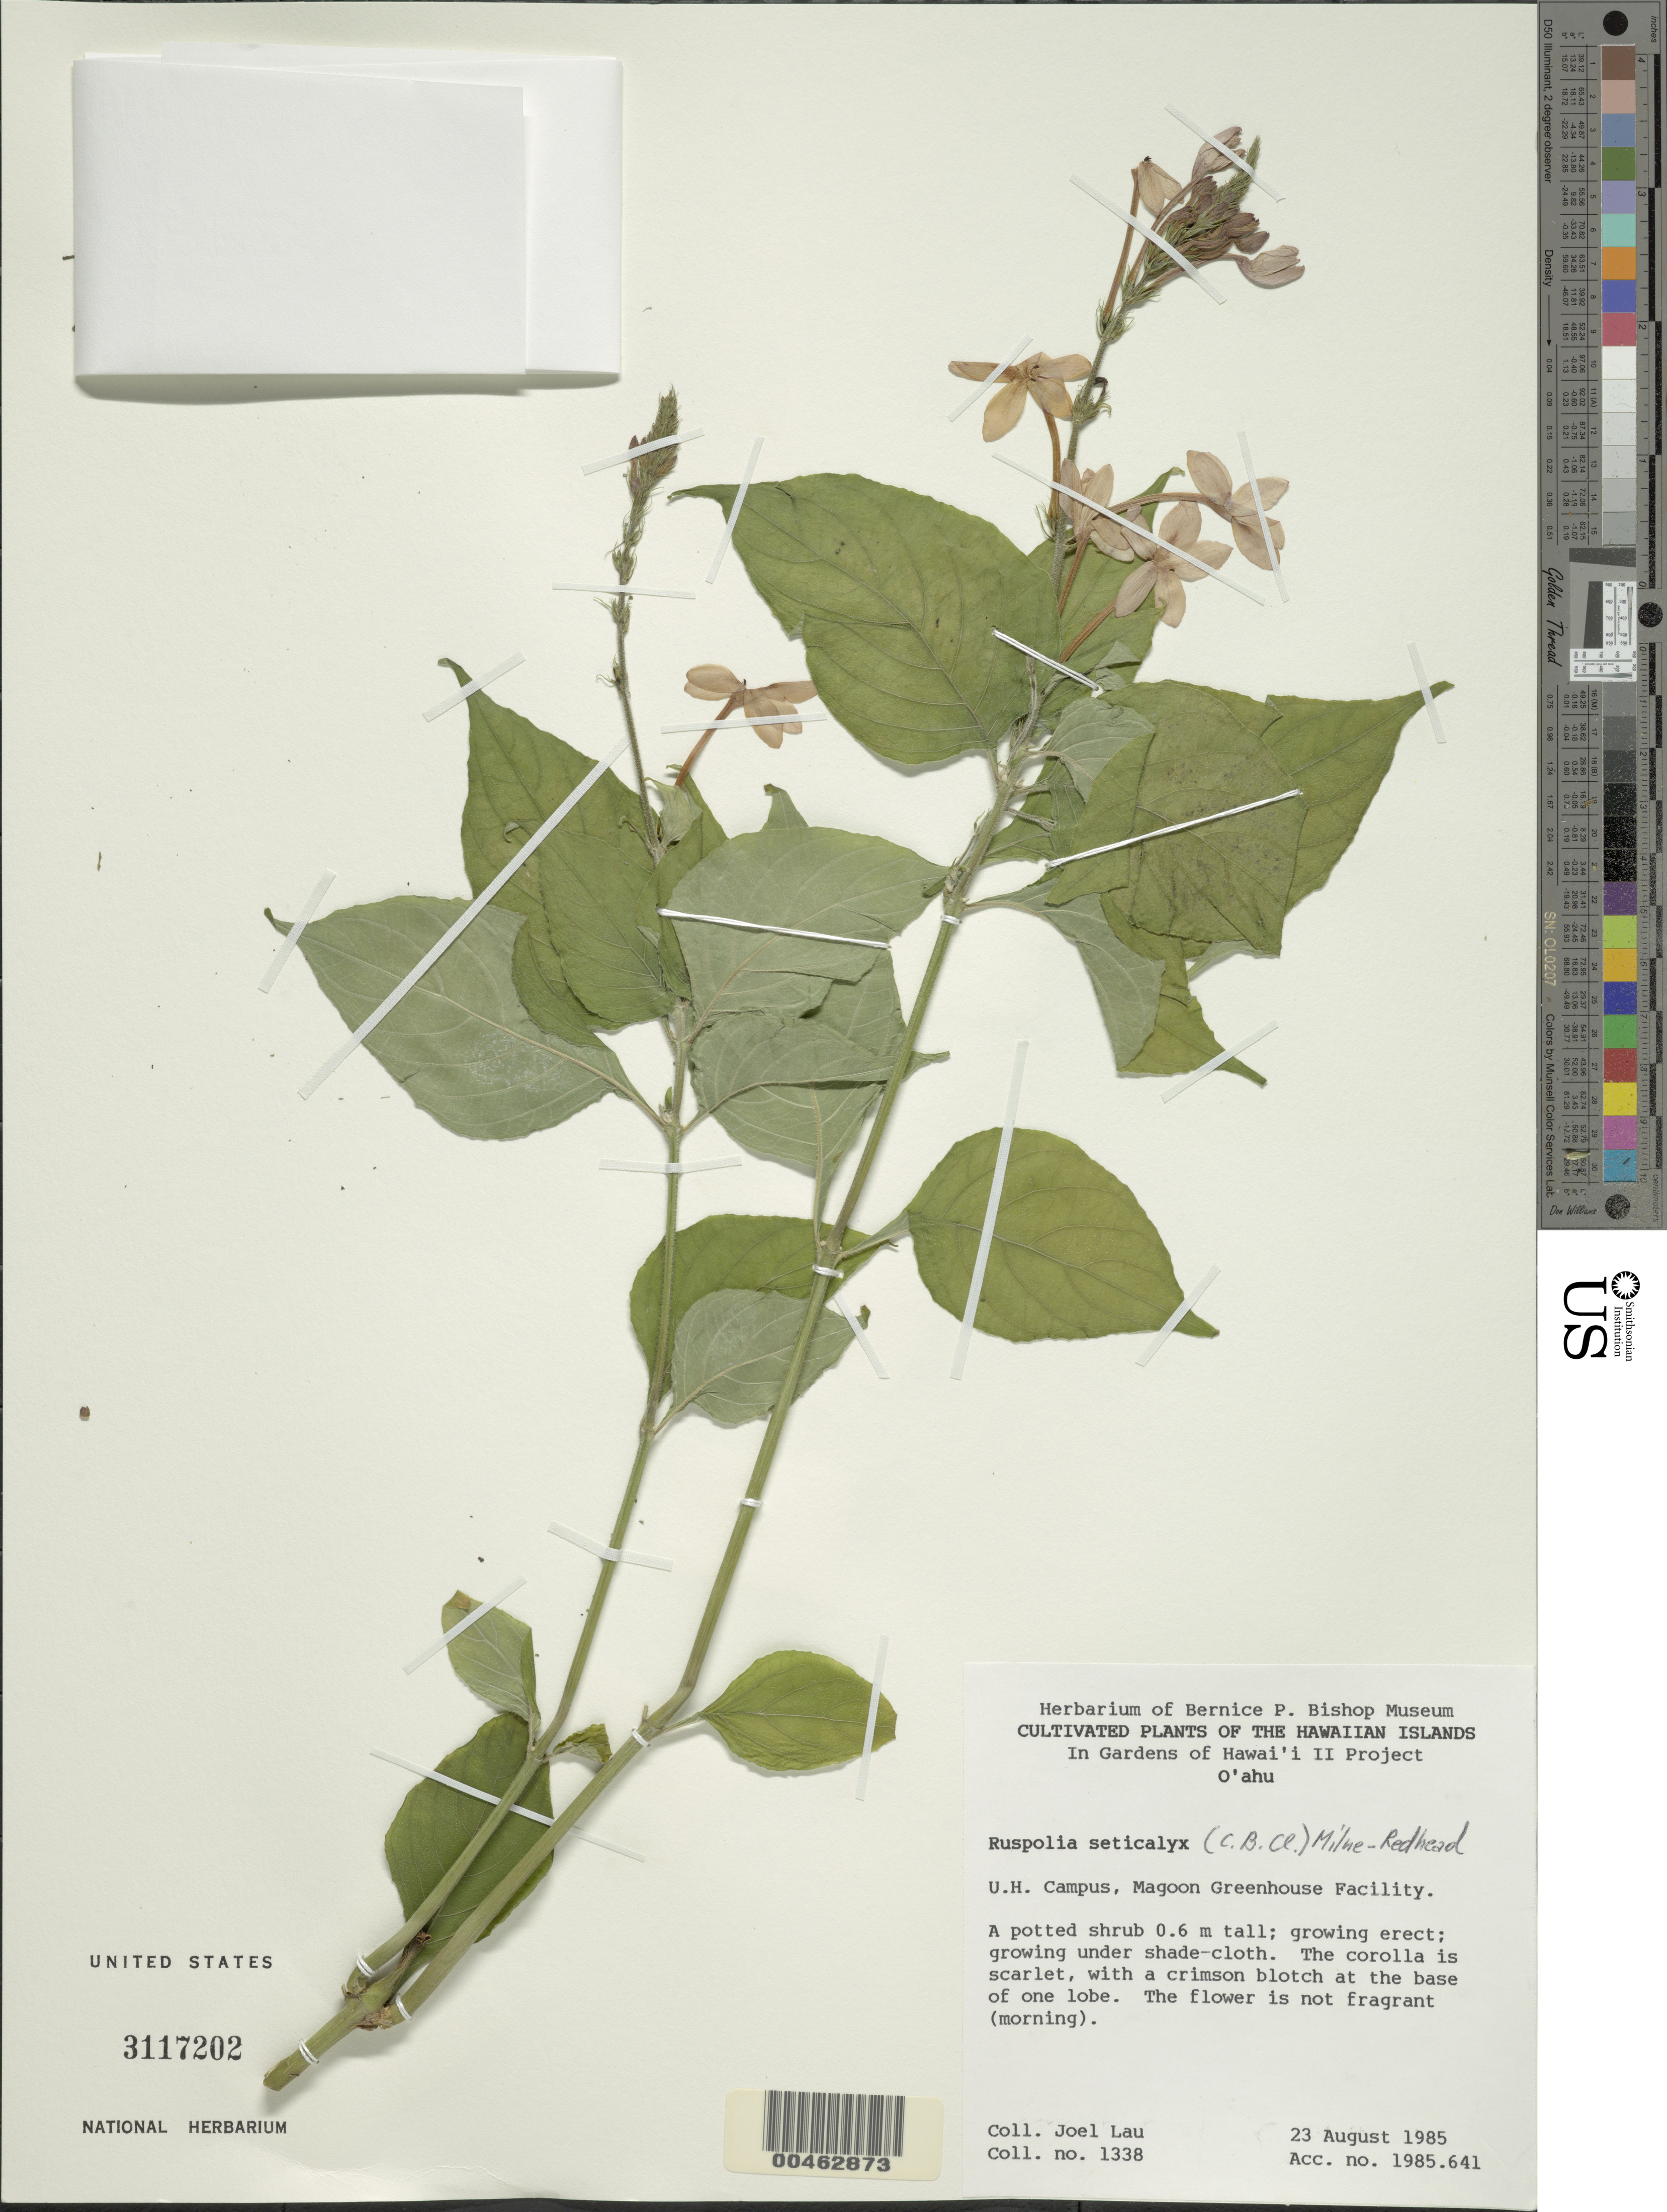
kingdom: Plantae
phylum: Tracheophyta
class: Magnoliopsida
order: Lamiales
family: Acanthaceae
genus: Ruspolia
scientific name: Ruspolia seticalyx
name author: (C.B. Clarke) Milne-Redh.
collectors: J. Lau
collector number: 1338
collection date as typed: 23 Aug 1985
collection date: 1985-08-23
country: United States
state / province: Hawaii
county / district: Honolulu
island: Oahu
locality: U.H. Campus, Magoon Greenhouse Facility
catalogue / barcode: US 3117202